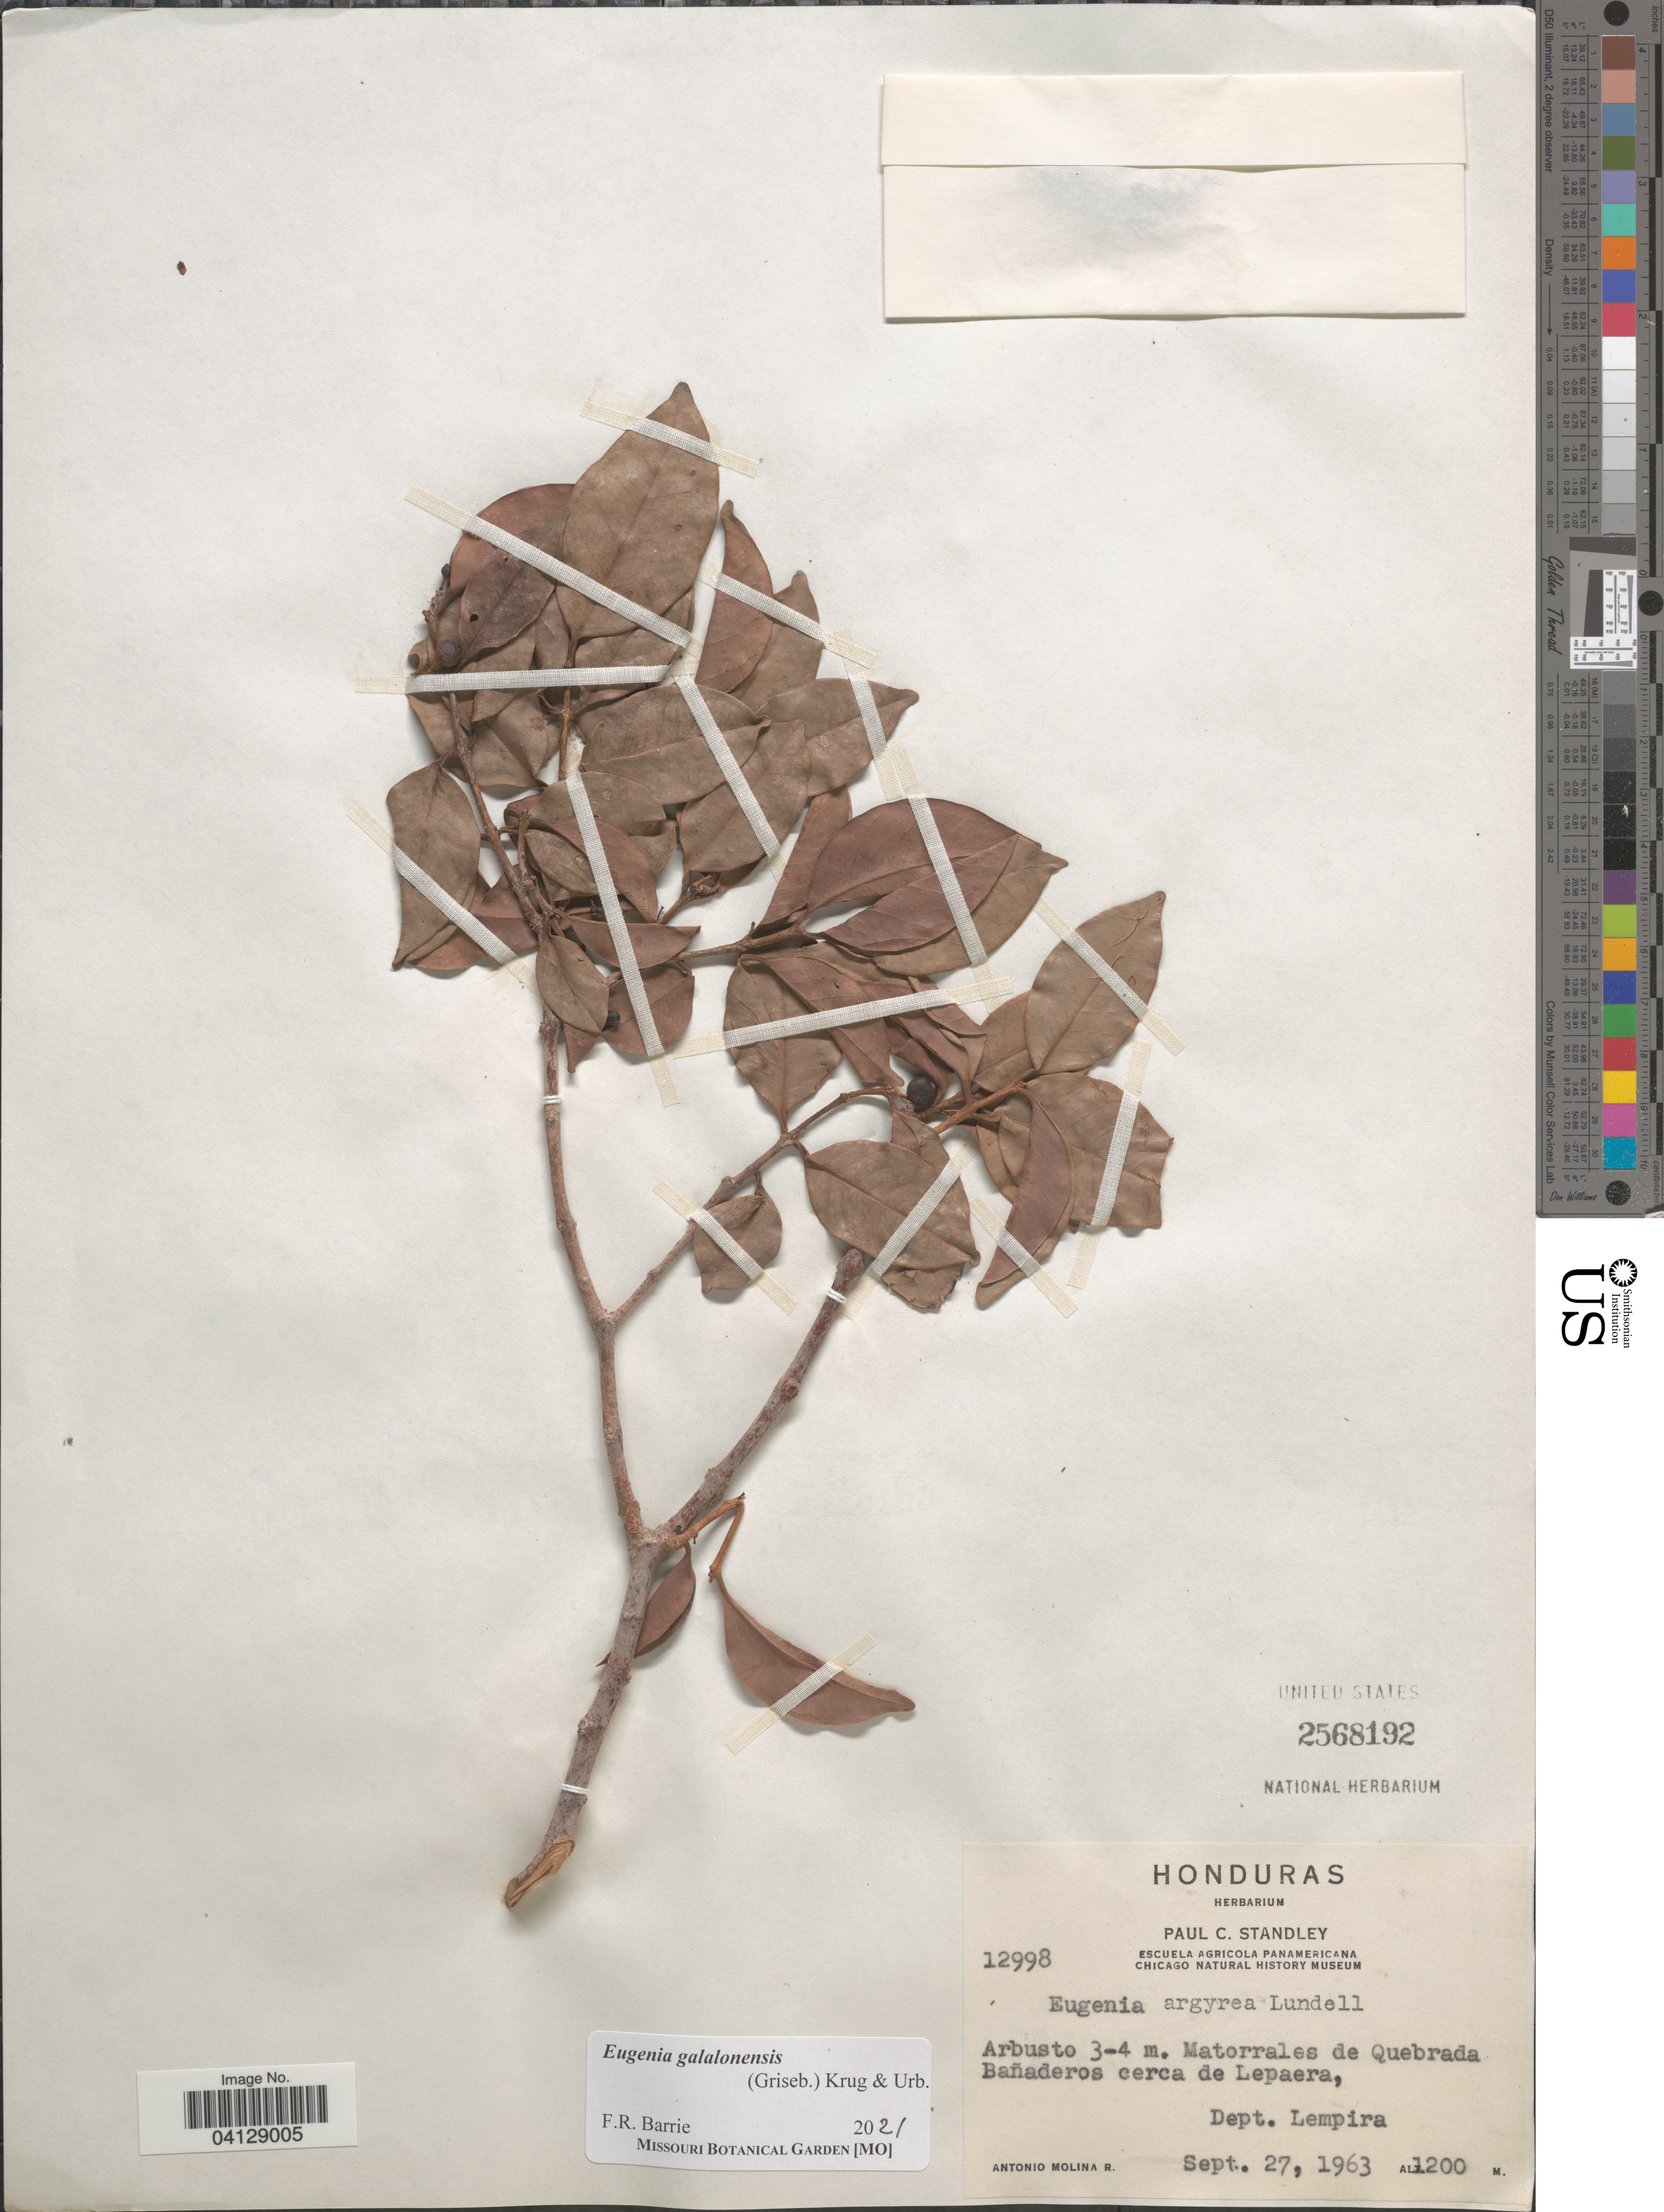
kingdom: Plantae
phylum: Tracheophyta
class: Magnoliopsida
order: Myrtales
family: Myrtaceae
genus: Eugenia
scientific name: Eugenia galalonensis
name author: (Griseb.) Krug & Urb.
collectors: A. Molina R.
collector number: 12998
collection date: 1963-09-27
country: Honduras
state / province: Lempira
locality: Matorrales de Quebrada Bañaderos cerca de Lepaera, Dept. Lempira.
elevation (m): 1200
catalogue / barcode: US 2568192